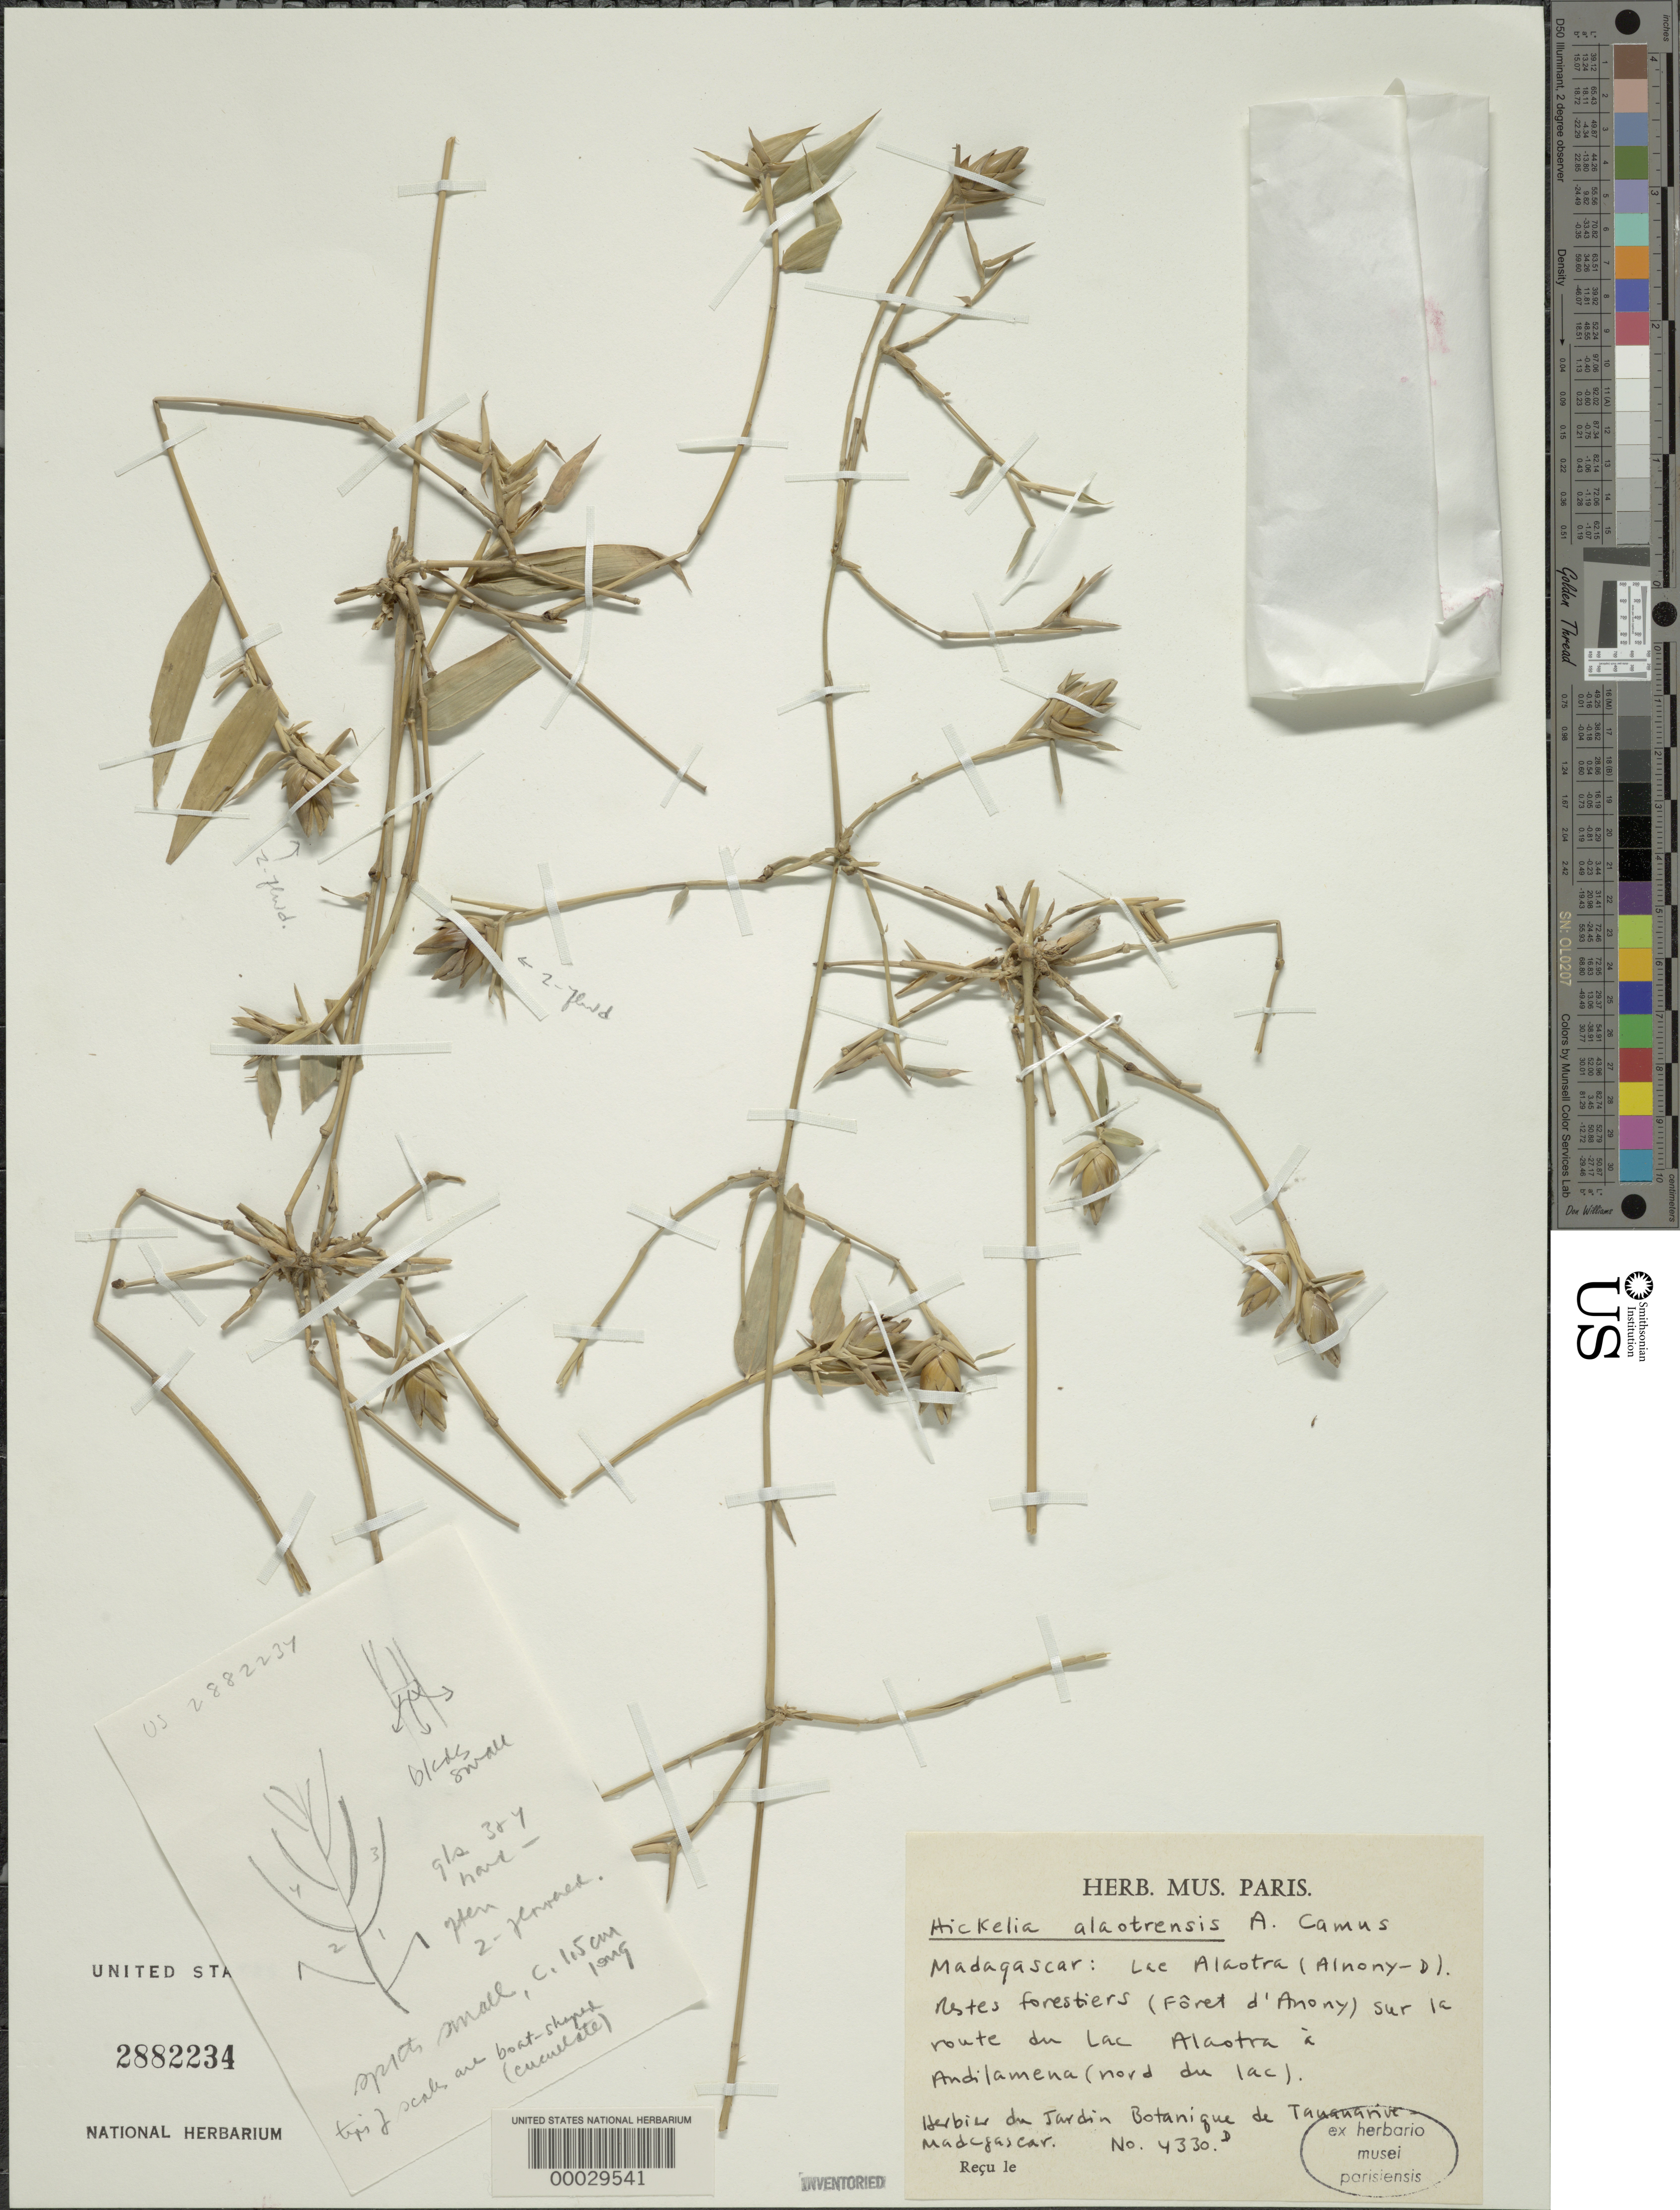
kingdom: Plantae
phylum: Tracheophyta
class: Liliopsida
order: Poales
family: Poaceae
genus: Hickelia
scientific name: Hickelia alaotrensis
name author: A. Camus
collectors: Jardin Botanique de Tananarive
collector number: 4330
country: Madagascar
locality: Lac alaotra, foret o'alnony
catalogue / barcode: US 2882234